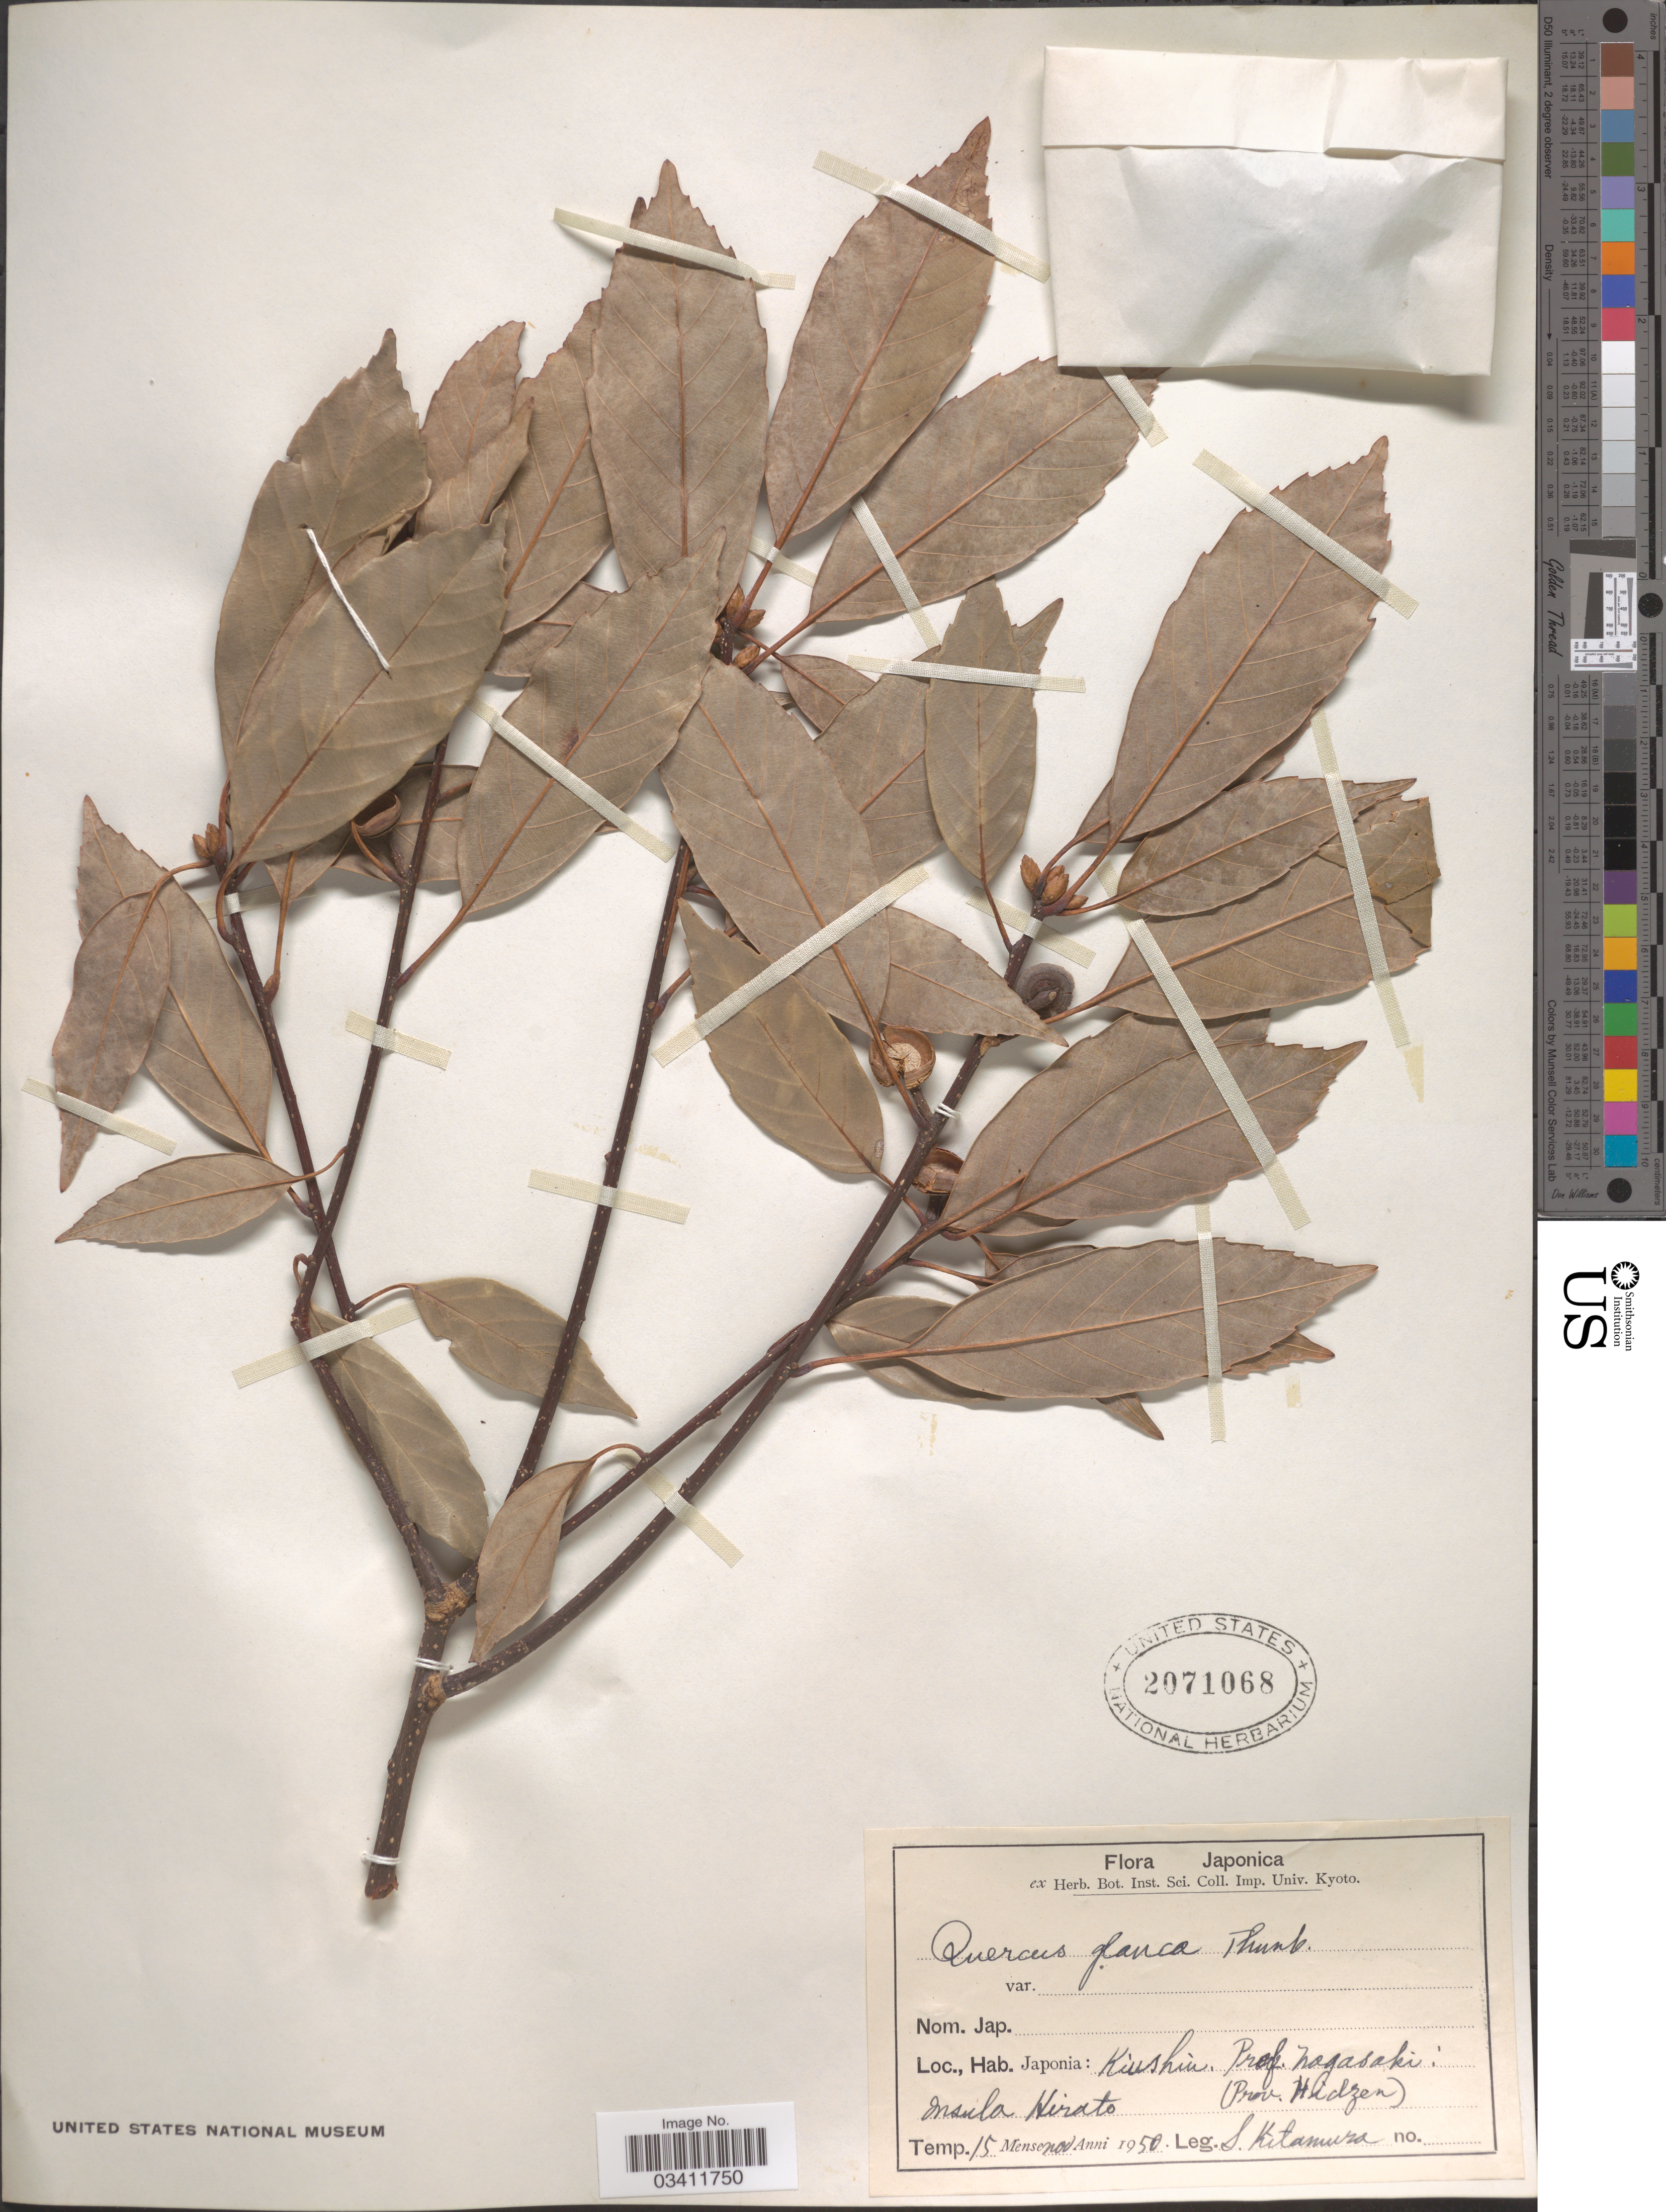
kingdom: Plantae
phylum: Tracheophyta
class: Magnoliopsida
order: Fagales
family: Fagaceae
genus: Quercus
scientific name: Quercus glauca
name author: Thunb.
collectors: S. Kitamura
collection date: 1950-11-15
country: Japan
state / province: Nagasaki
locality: Kiushiu. Pref. Nagasaki: Insula Hirato (Prov. Hidzen).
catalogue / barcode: US 2071068